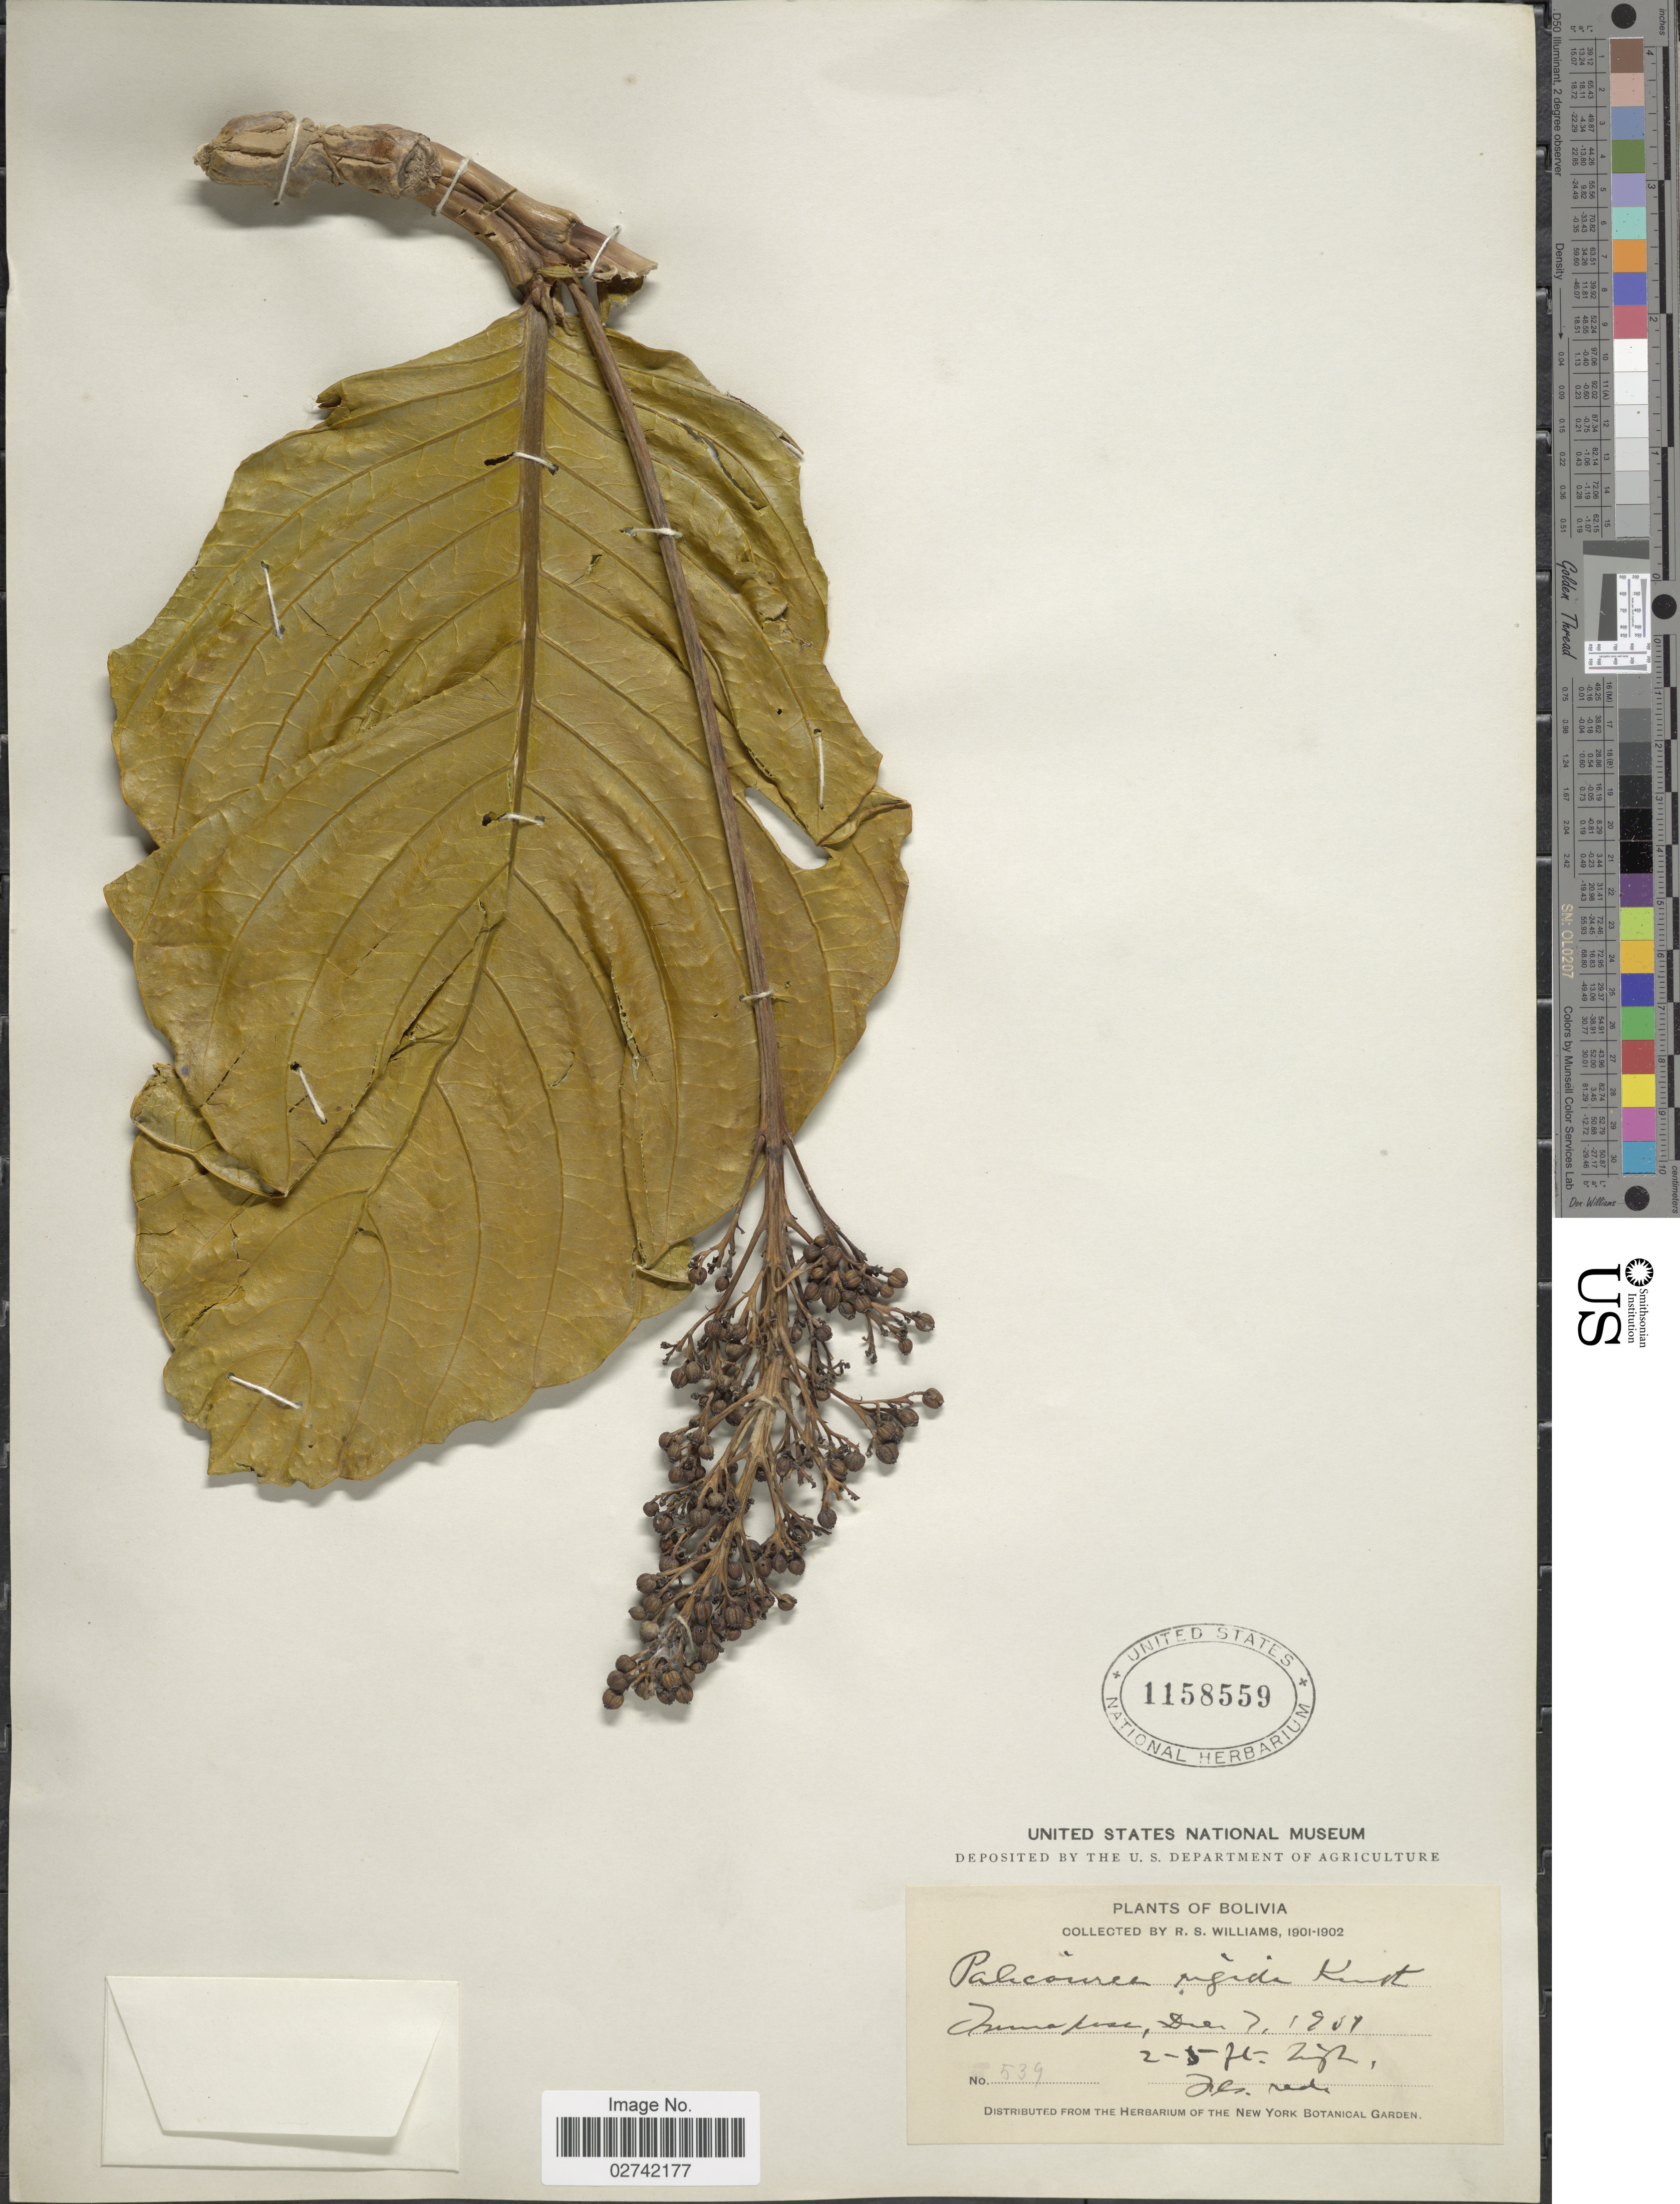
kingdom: Plantae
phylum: Tracheophyta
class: Magnoliopsida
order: Gentianales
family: Rubiaceae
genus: Palicourea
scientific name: Palicourea rigida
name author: Kunth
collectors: R. S. Williams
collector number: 539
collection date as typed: Dec. 7, 1901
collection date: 1901-12-07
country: Bolivia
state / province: La Paz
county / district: Iturralde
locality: Tumupasa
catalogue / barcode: US 1158559